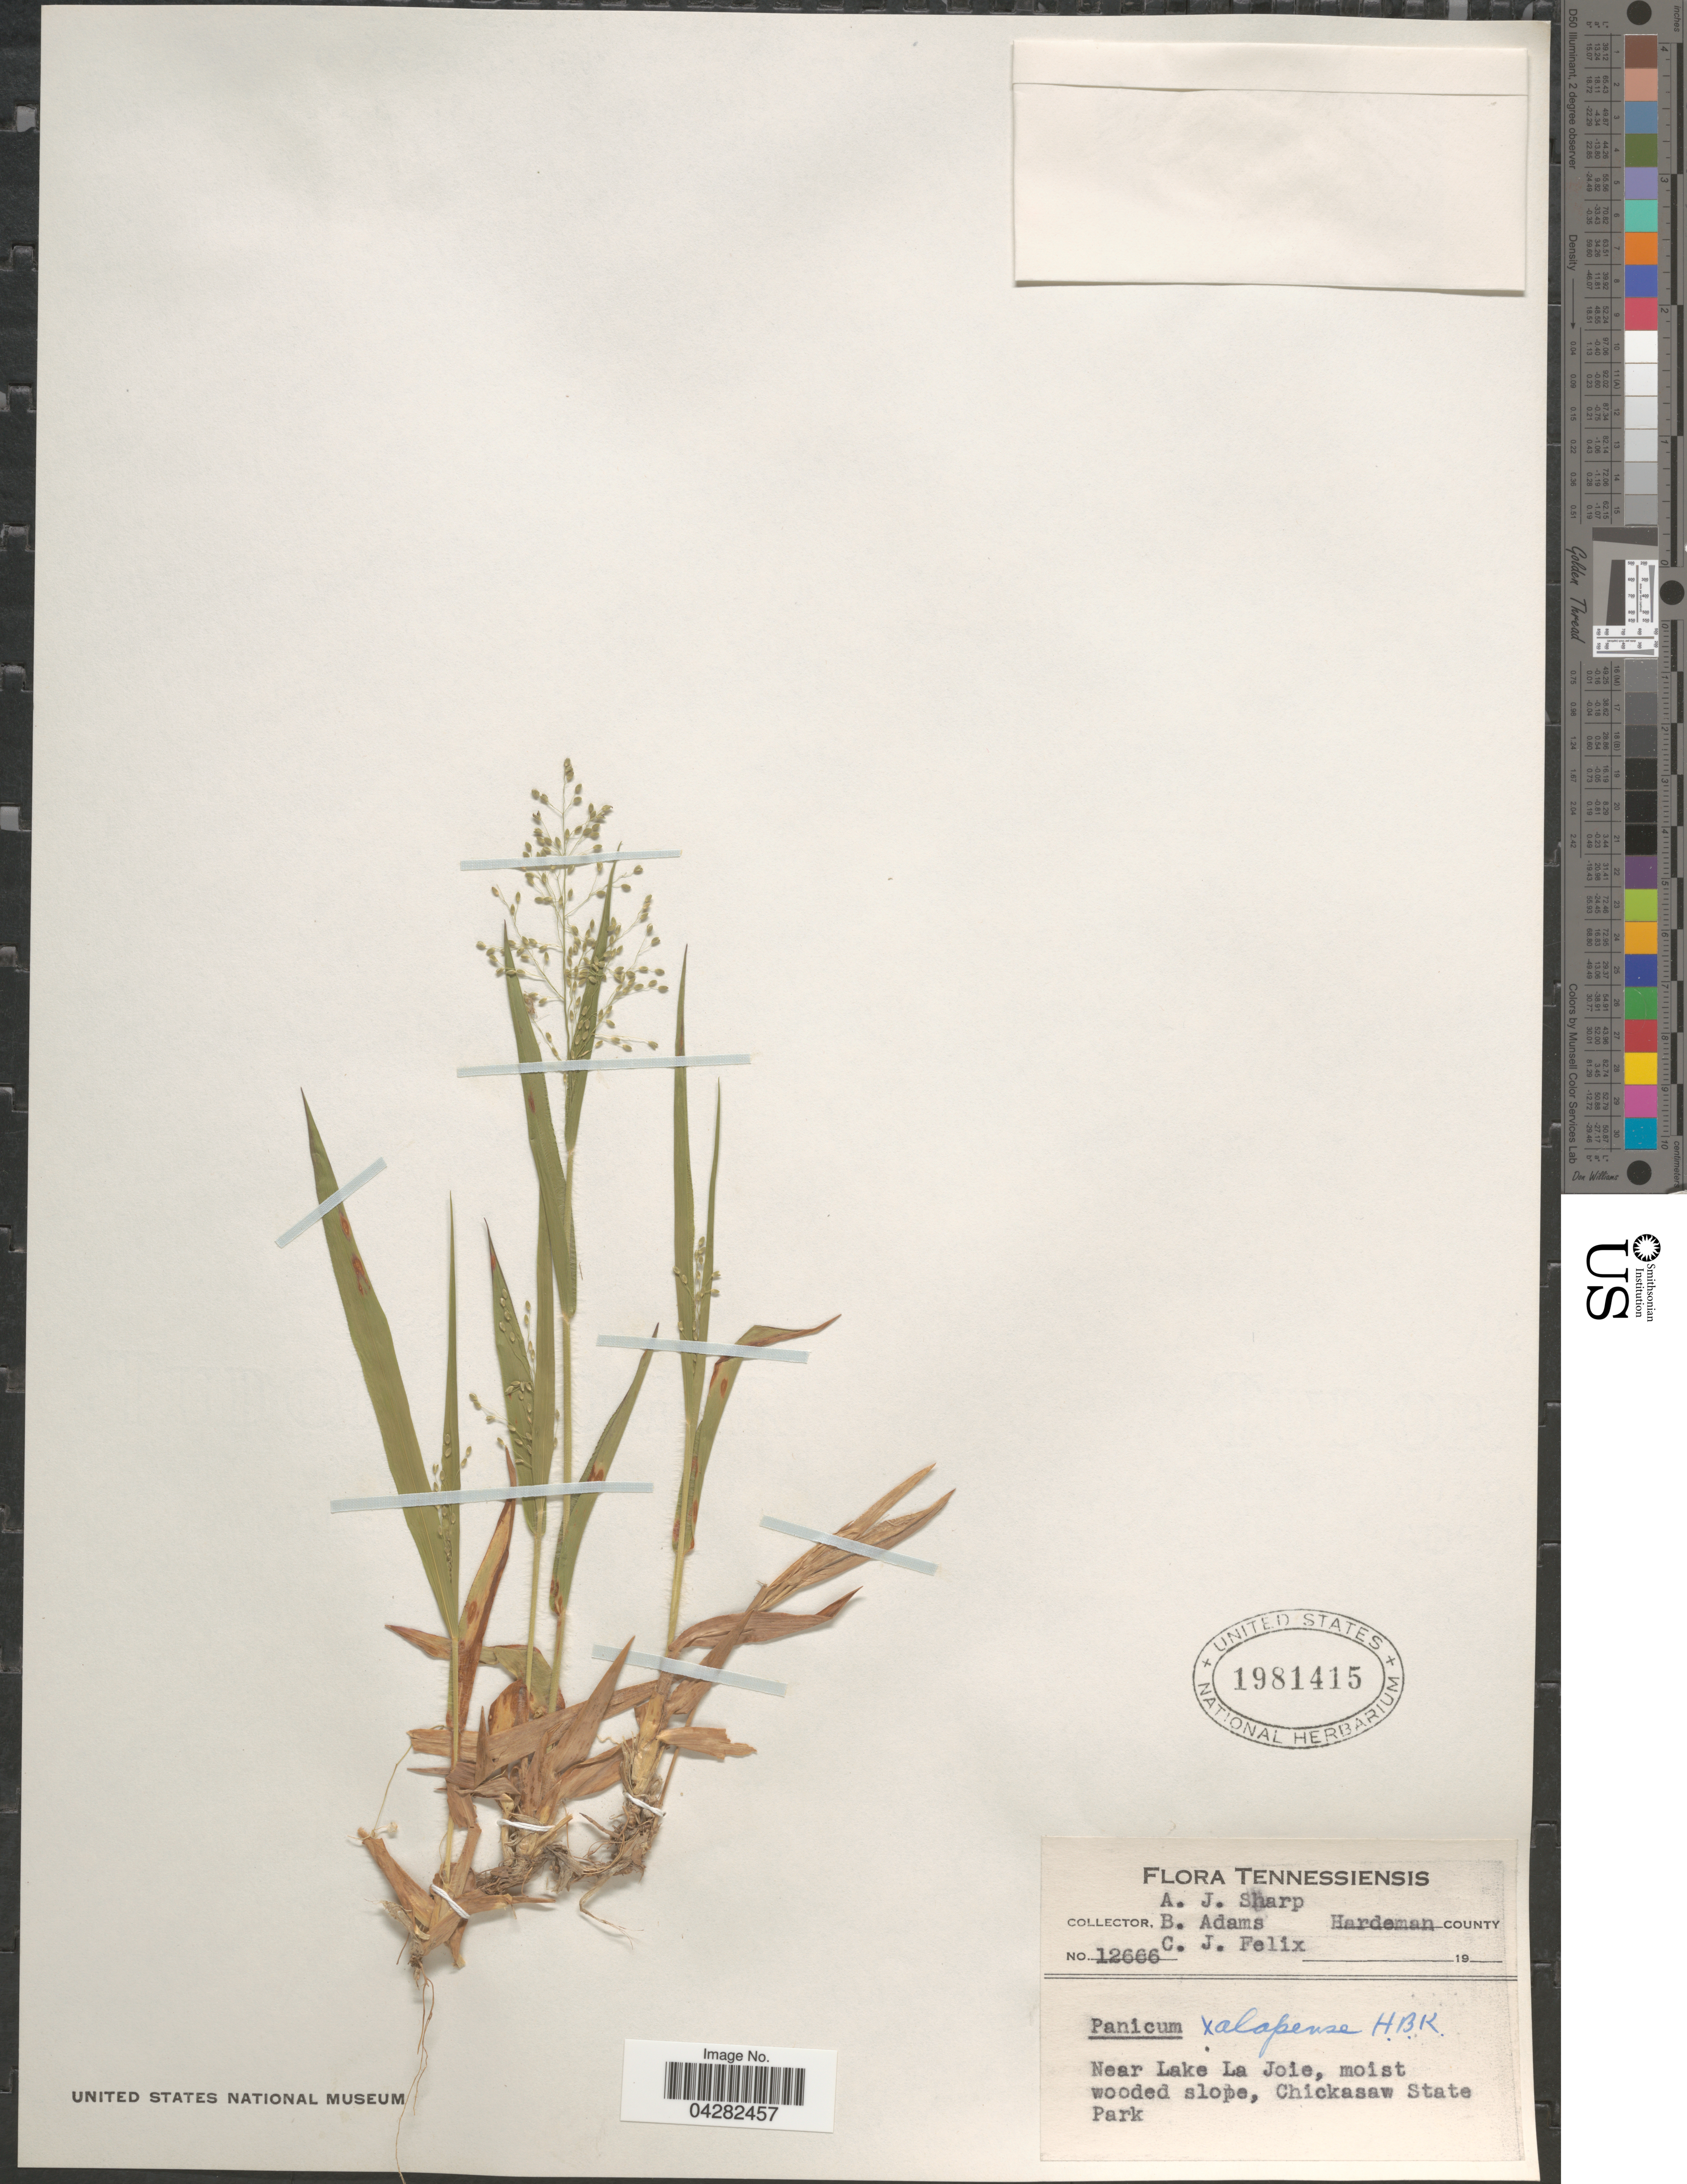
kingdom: Plantae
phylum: Tracheophyta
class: Liliopsida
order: Poales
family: Poaceae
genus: Dichanthelium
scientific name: Dichanthelium laxiflorum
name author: (Lam.) Gould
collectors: A. J. Sharp, B. Adams & C. Felix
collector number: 12666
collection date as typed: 19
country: United States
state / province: Tennessee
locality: Tennessiensis. Hardeman County. Near Lake La Joie, moist wooded slope, Chickasaw State Park.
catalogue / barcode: US 1981415